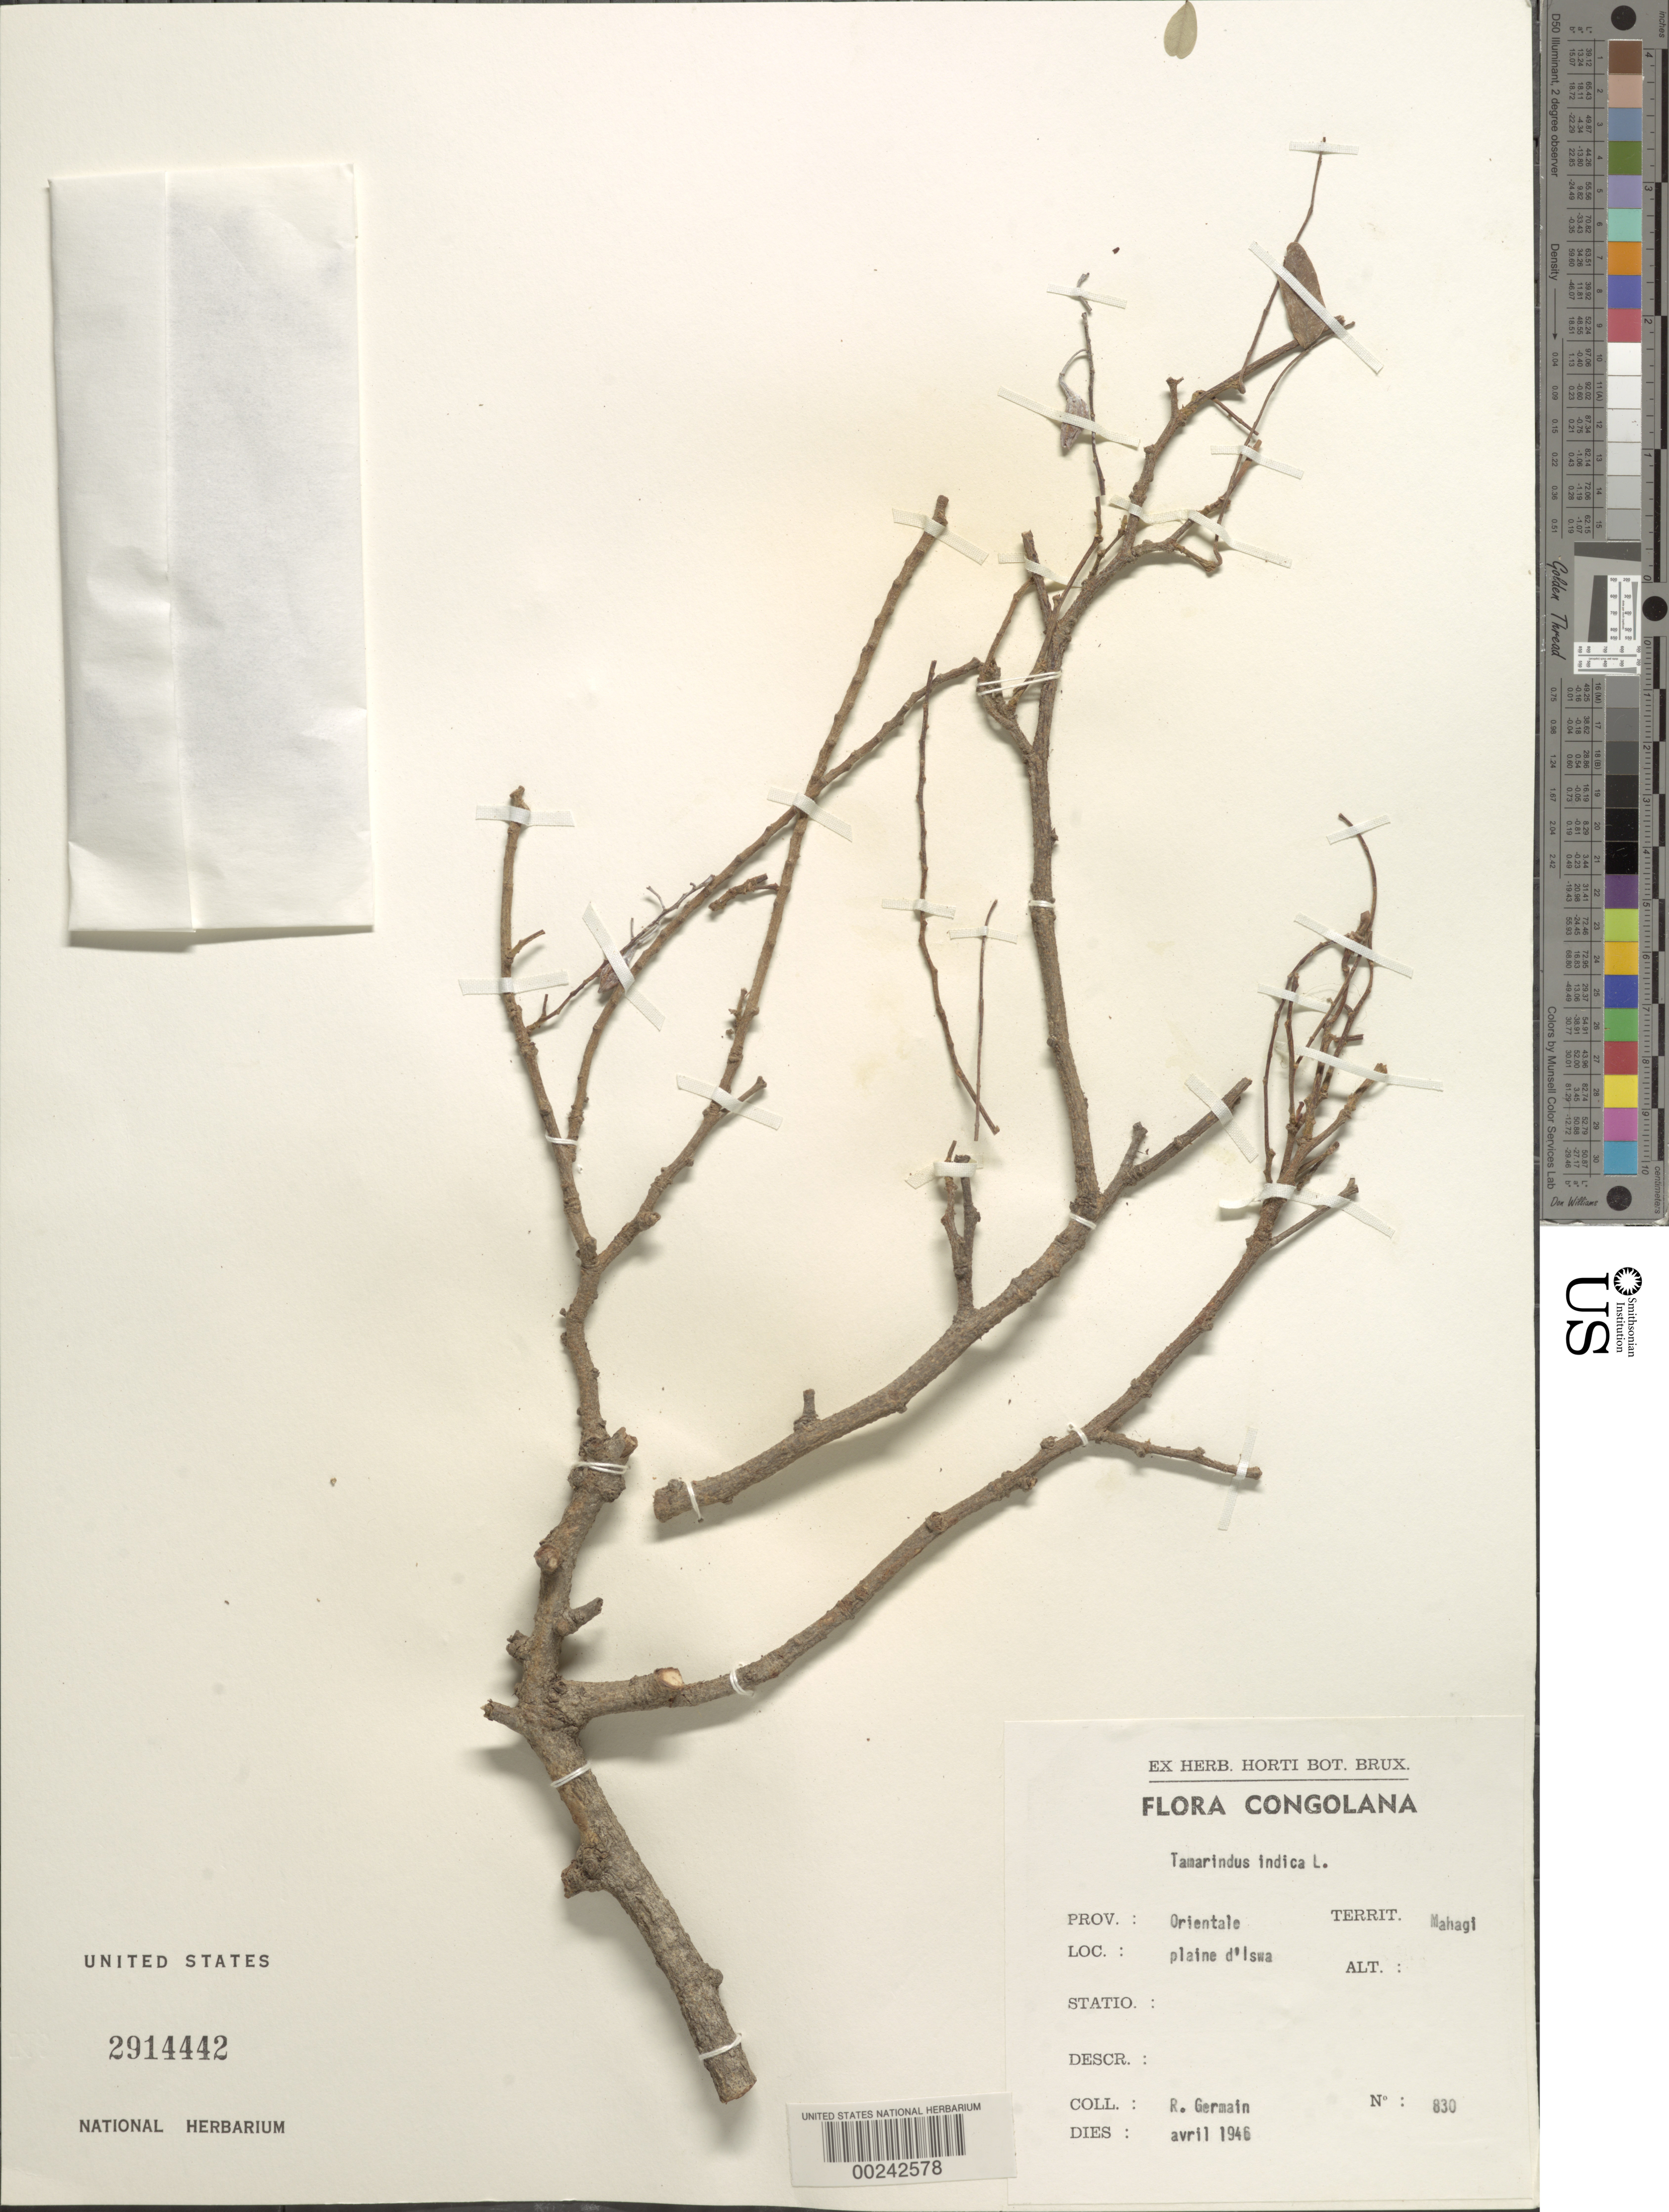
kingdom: Plantae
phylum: Tracheophyta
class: Magnoliopsida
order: Fabales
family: Fabaceae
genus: Tamarindus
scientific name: Tamarindus indica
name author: L.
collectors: R. Germain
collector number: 830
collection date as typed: Apr 1946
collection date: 1946-04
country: Congo, Democratic Republic of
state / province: Kasaï-Oriental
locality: Iswa plain; mahagi terr.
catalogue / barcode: US 2914442